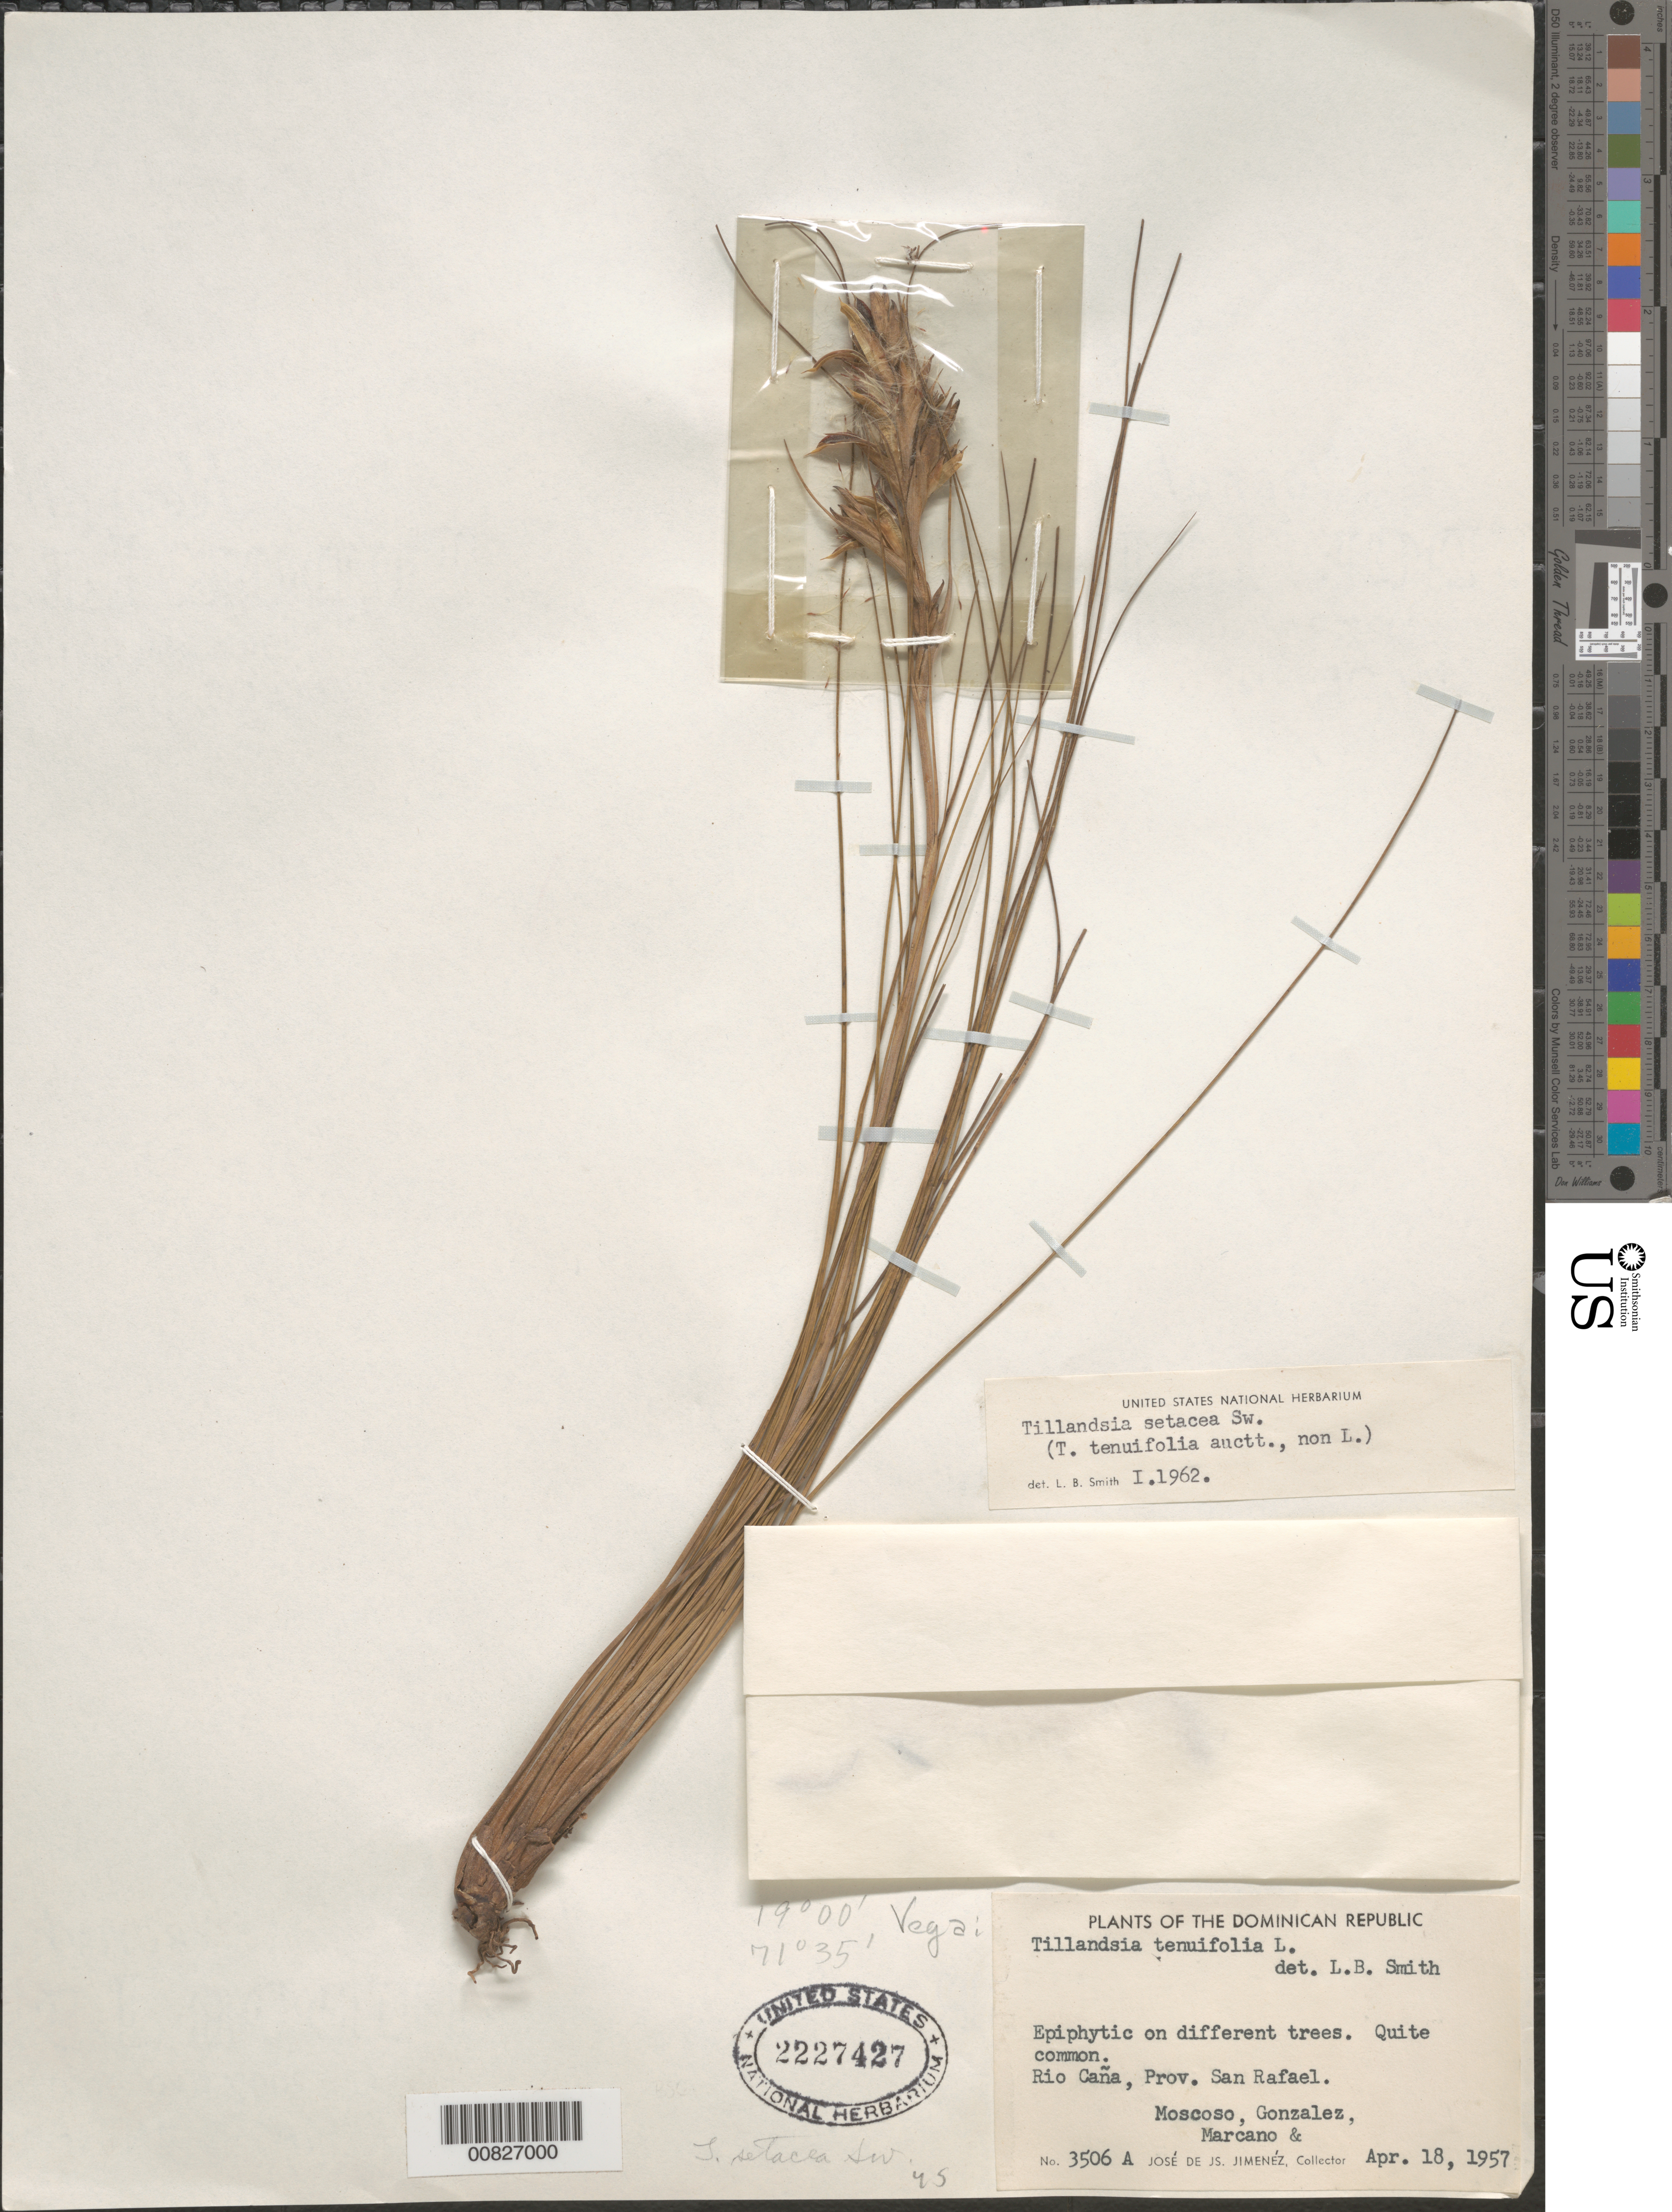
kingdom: Plantae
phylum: Tracheophyta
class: Liliopsida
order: Poales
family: Bromeliaceae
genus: Tillandsia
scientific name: Tillandsia setacea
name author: Sw.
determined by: Smith, Lyman B., (US), NMNH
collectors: J. J. Jiménez, -. Moscoso, -. Gonzalez & -. Marcano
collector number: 3506a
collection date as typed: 18 Apr 1957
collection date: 1957-04-18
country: Dominican Republic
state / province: Elias Piña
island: Hispaniola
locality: Río Caña, Prov. San Rafael.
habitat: On different trees.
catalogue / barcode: US 2227427